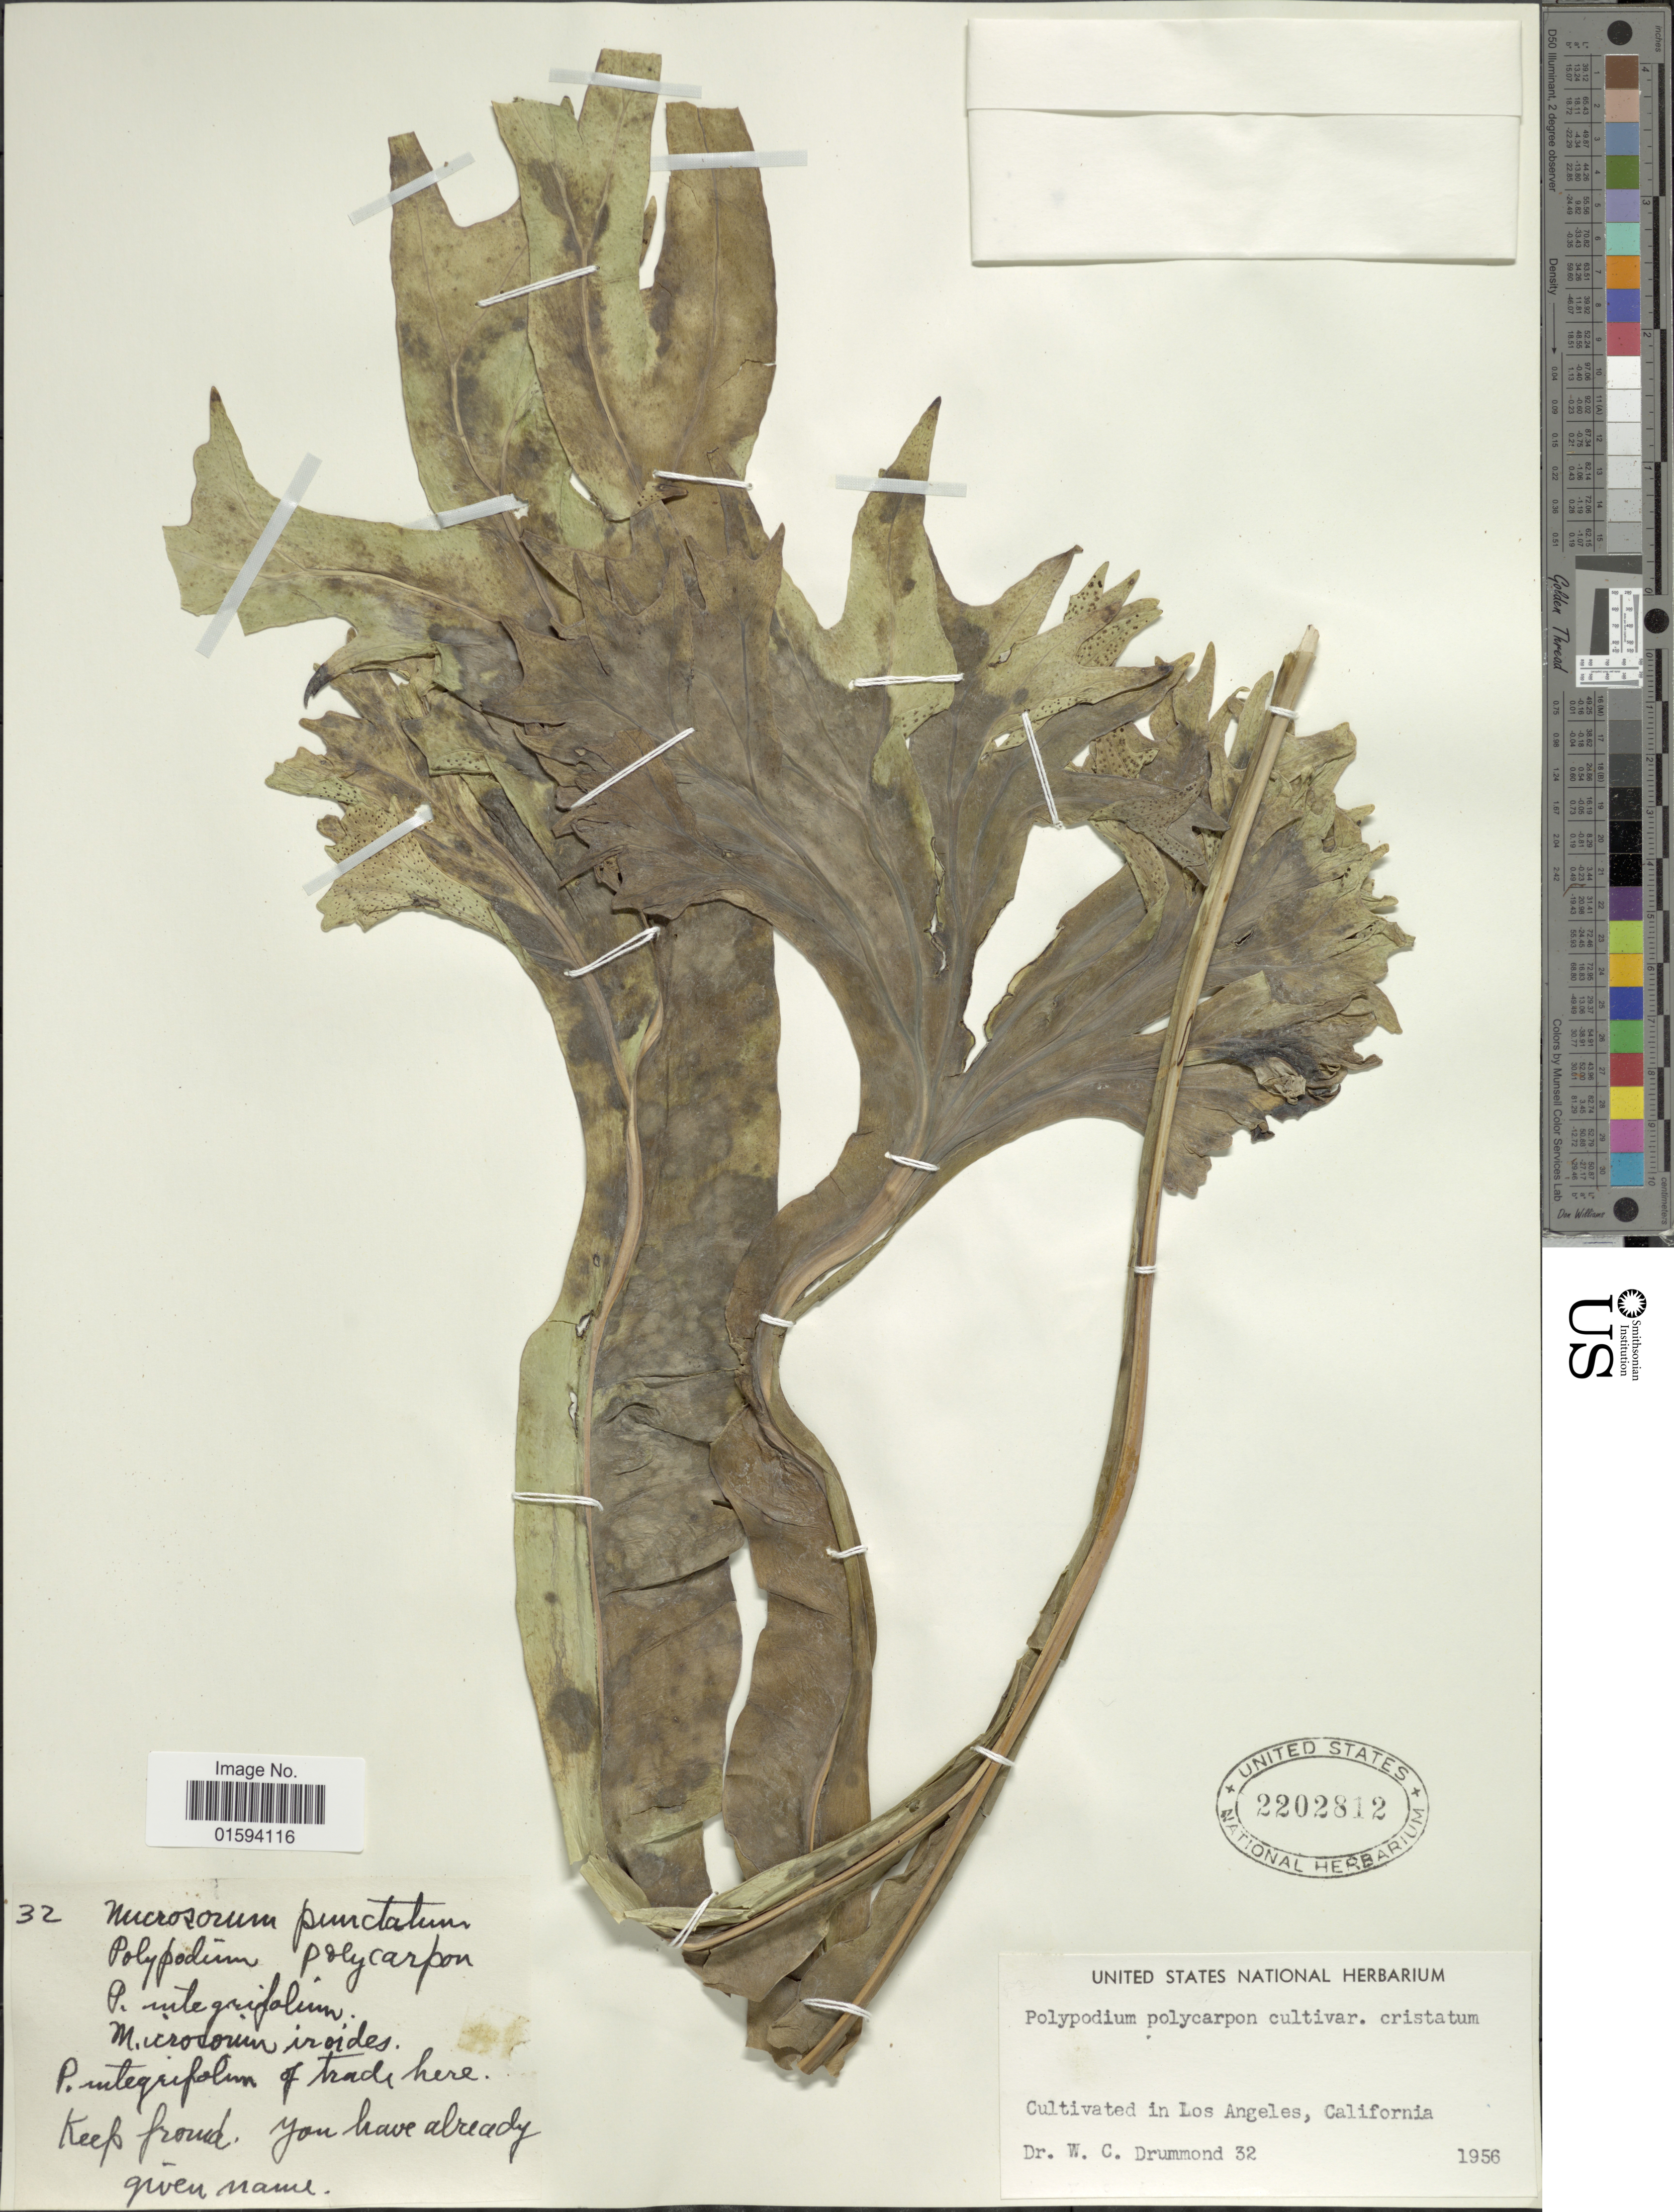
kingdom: Plantae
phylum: Tracheophyta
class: Polypodiopsida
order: Polypodiales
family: Polypodiaceae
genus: Polypodium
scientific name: Polypodium polycarpon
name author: Cav. ex Sw.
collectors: W. Drummond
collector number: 32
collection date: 1956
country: United States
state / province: California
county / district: Los Angeles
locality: Los Angeles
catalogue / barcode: US 2202812